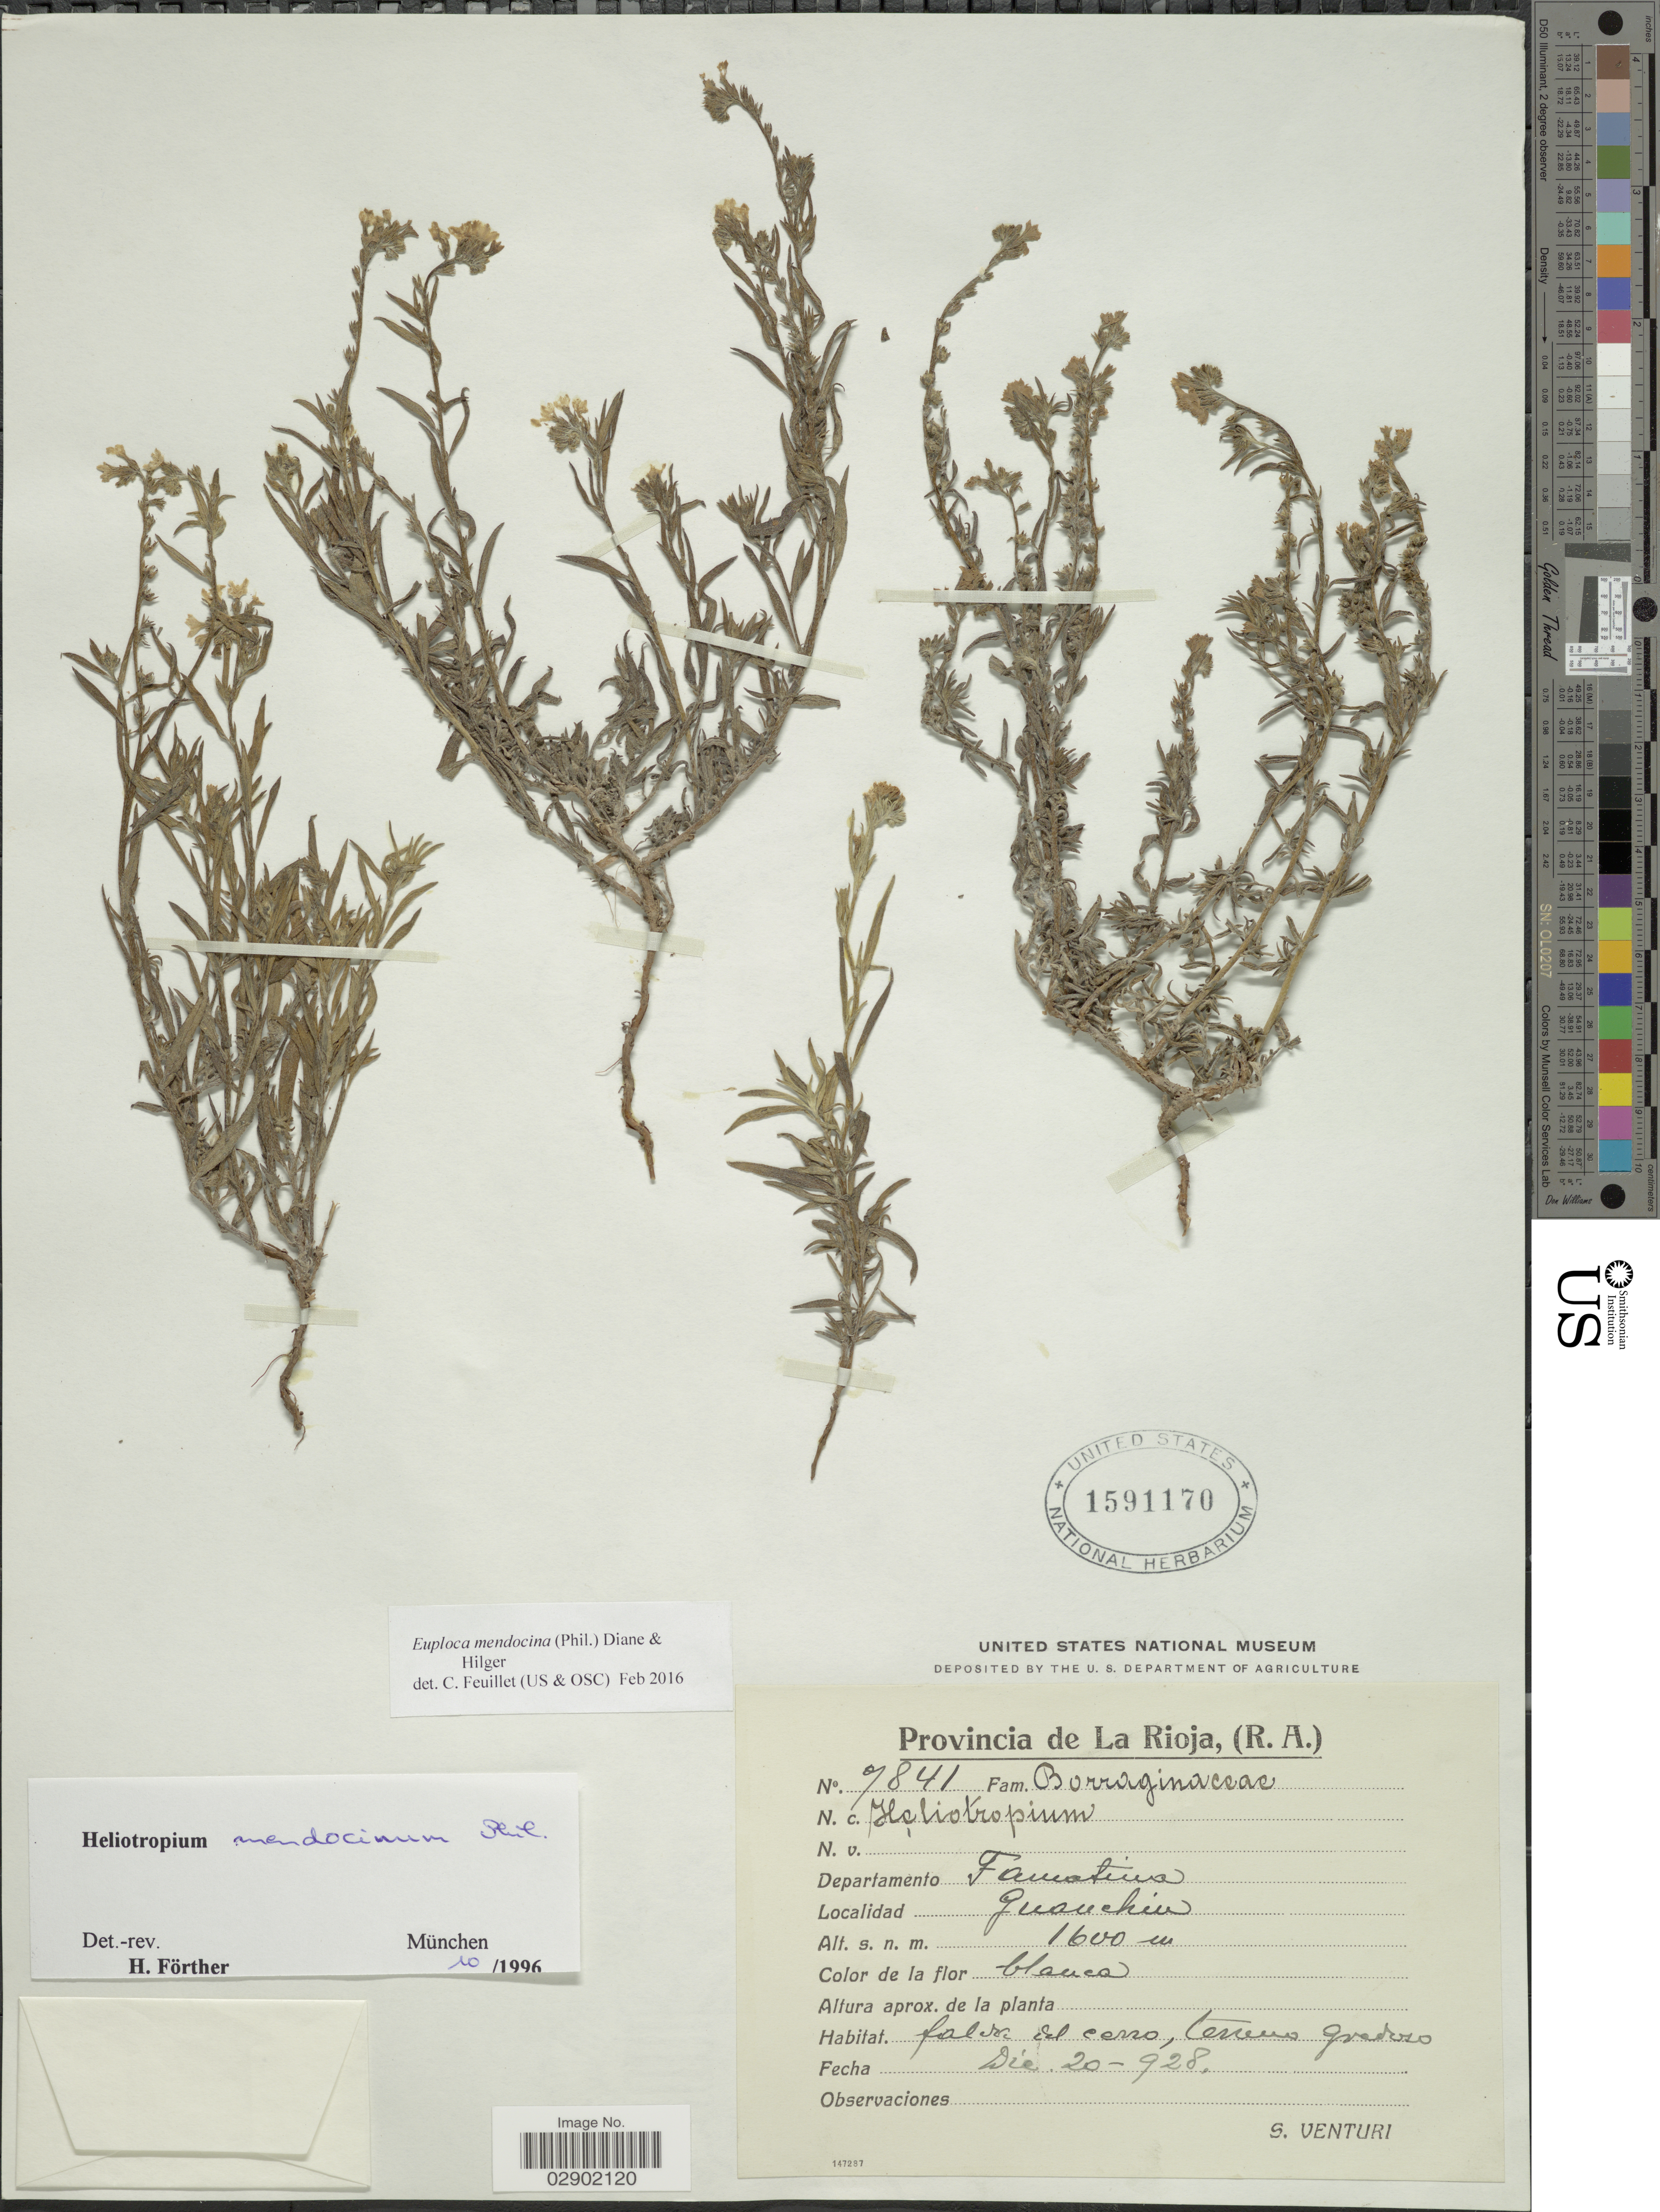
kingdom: Plantae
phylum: Tracheophyta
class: Magnoliopsida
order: Boraginales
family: Heliotropiaceae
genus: Euploca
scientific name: Euploca mendocina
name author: (Phil.) Diane & Hilger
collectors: S. Venturi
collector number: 7841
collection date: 1928-12-20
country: Argentina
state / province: La Rioja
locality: (R.A.). Departamento Famativa, Guanchin.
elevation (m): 1600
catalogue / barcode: US 1591170